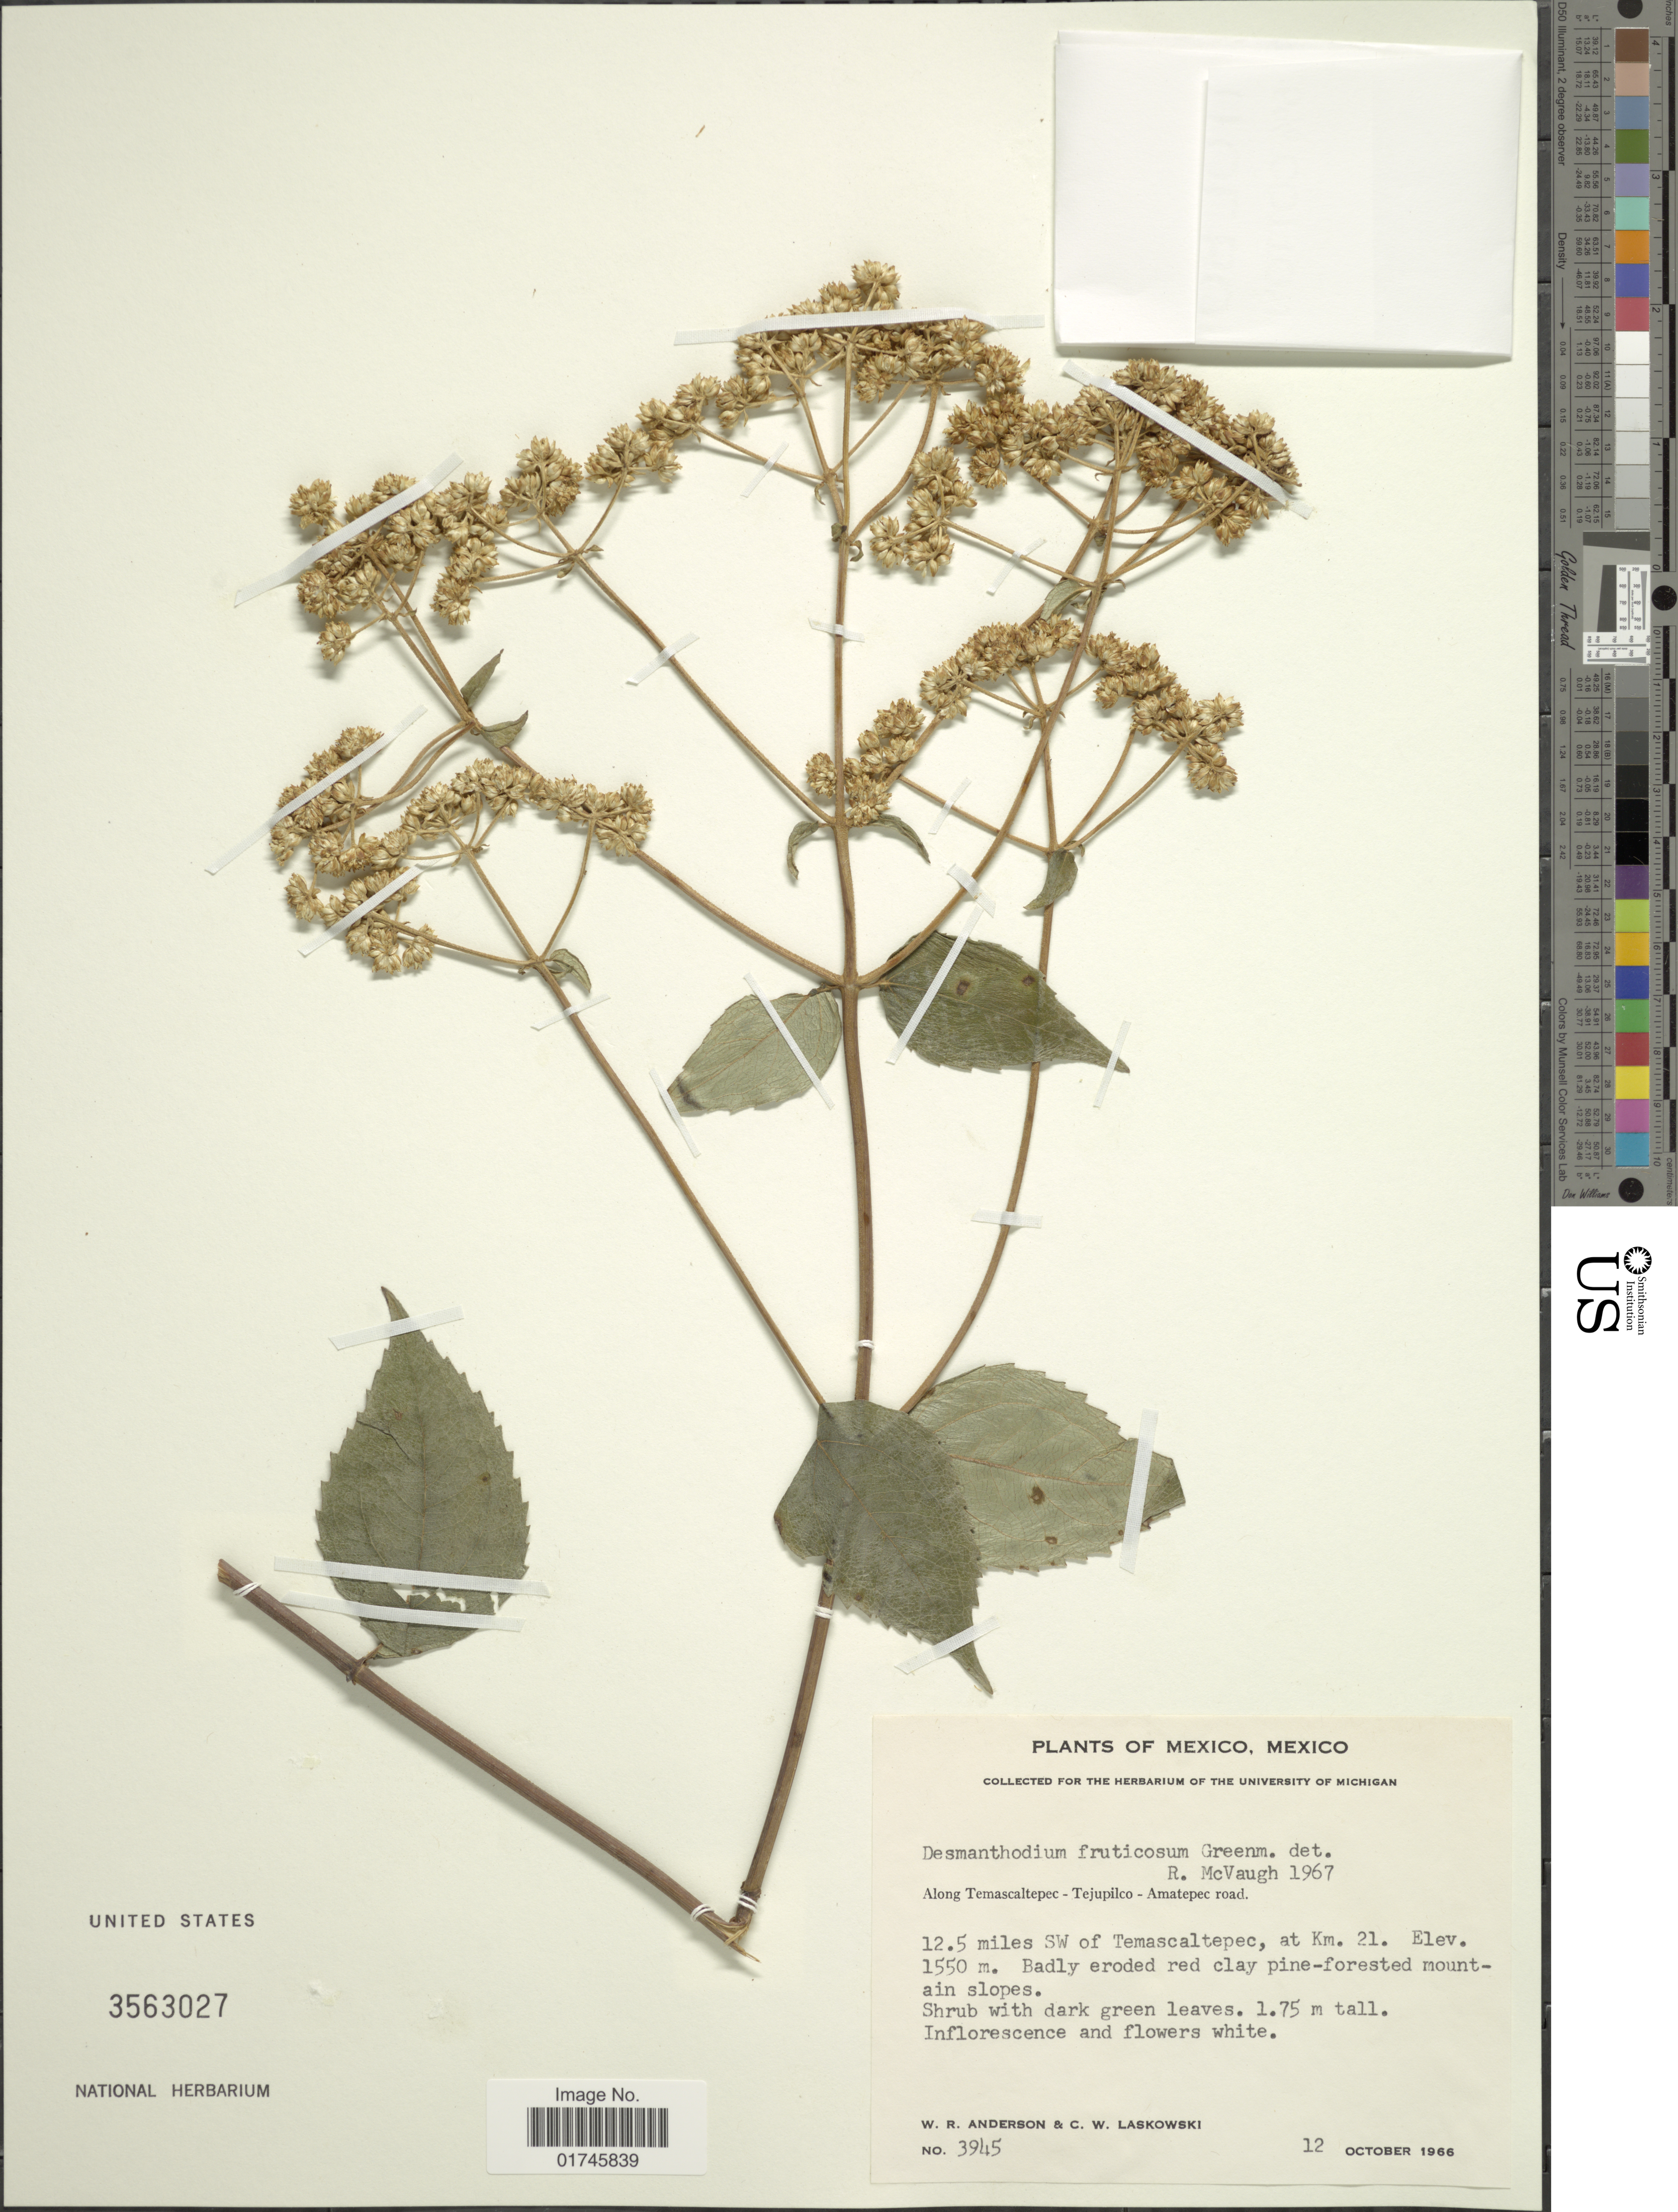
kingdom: Plantae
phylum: Tracheophyta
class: Magnoliopsida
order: Asterales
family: Asteraceae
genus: Desmanthodium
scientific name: Desmanthodium fruticosum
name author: Greenm.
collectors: W. Anderson & C. Laskowski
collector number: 3945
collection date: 1966-10-12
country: Mexico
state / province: México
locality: Mexico, Mexico, Along Temascaltepec- Tejupilco - Amatepec road. 12.5 miles SW of Temascaltepec, at Km. 21.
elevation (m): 1550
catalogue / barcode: US 3563027